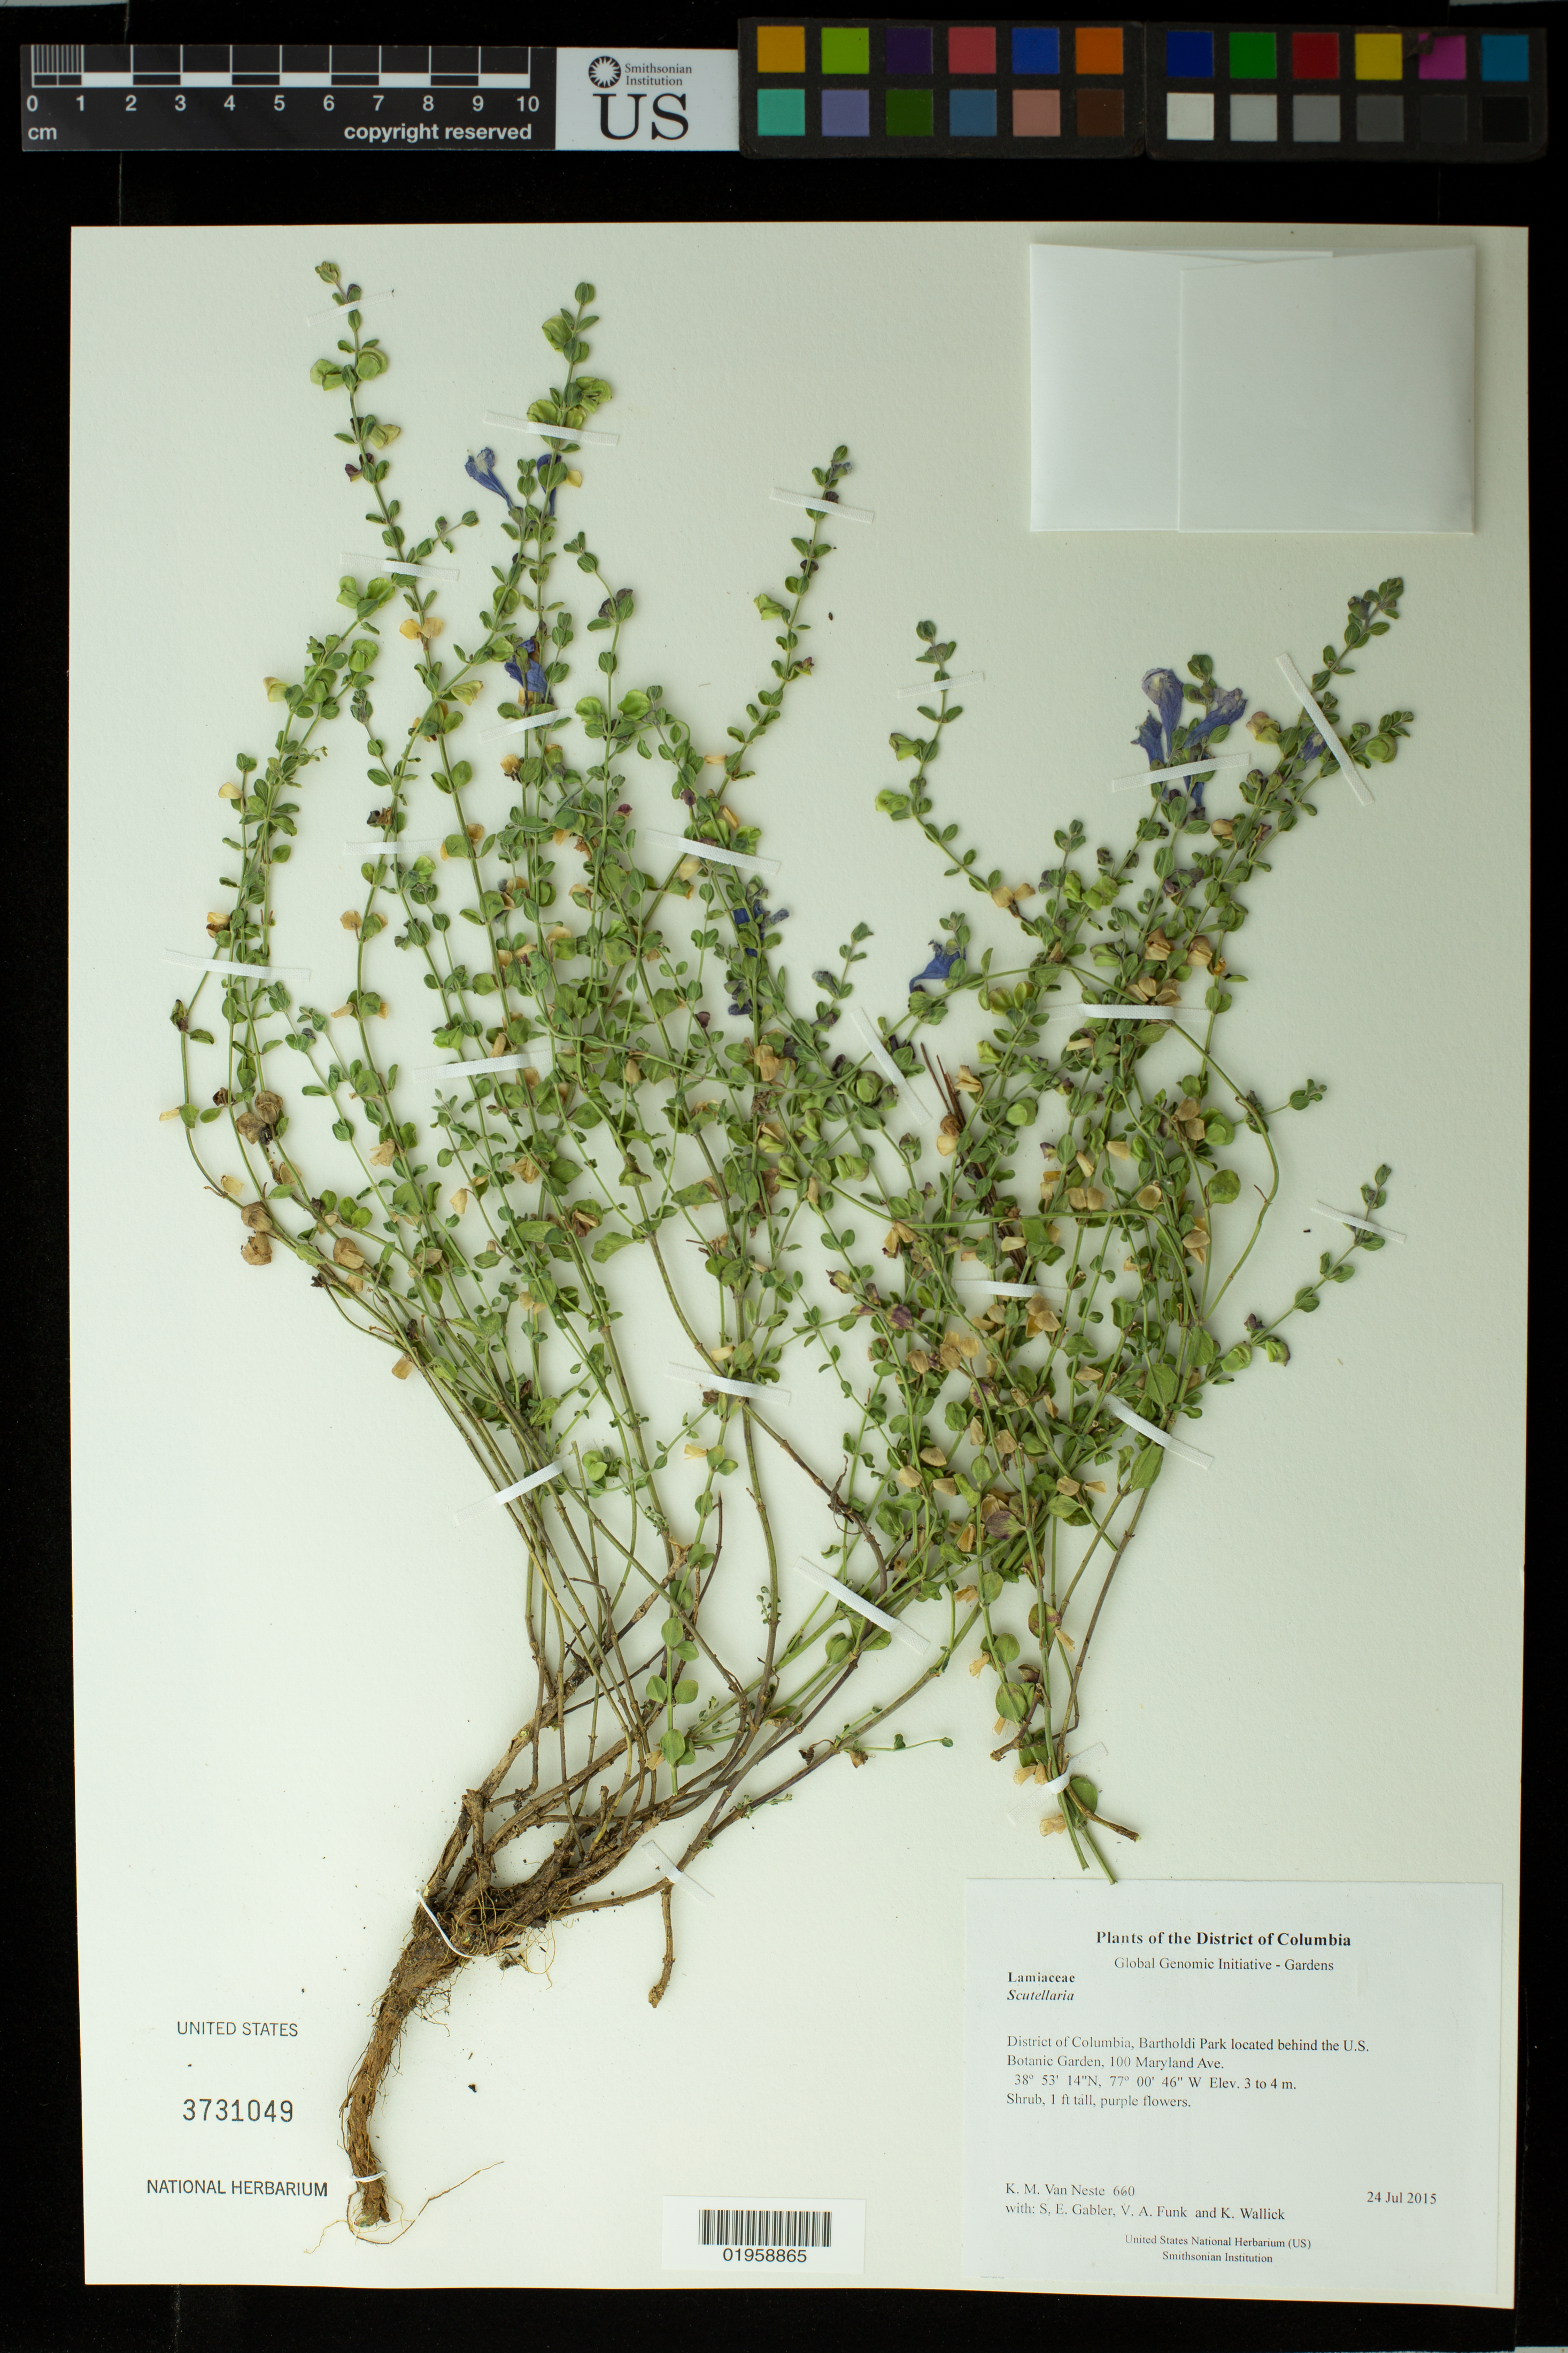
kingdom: Plantae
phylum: Tracheophyta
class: Magnoliopsida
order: Lamiales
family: Lamiaceae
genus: Scutellaria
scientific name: Scutellaria sp.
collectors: K. M. Van Neste, S. E. Gabler, V. Funk & K. Wallick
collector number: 660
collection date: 2015-07-24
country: United States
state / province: District of Columbia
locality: Bartholdi Park located behind the U.S. Botanic Garden, 100 Maryland Ave.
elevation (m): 3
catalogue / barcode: US 3731049